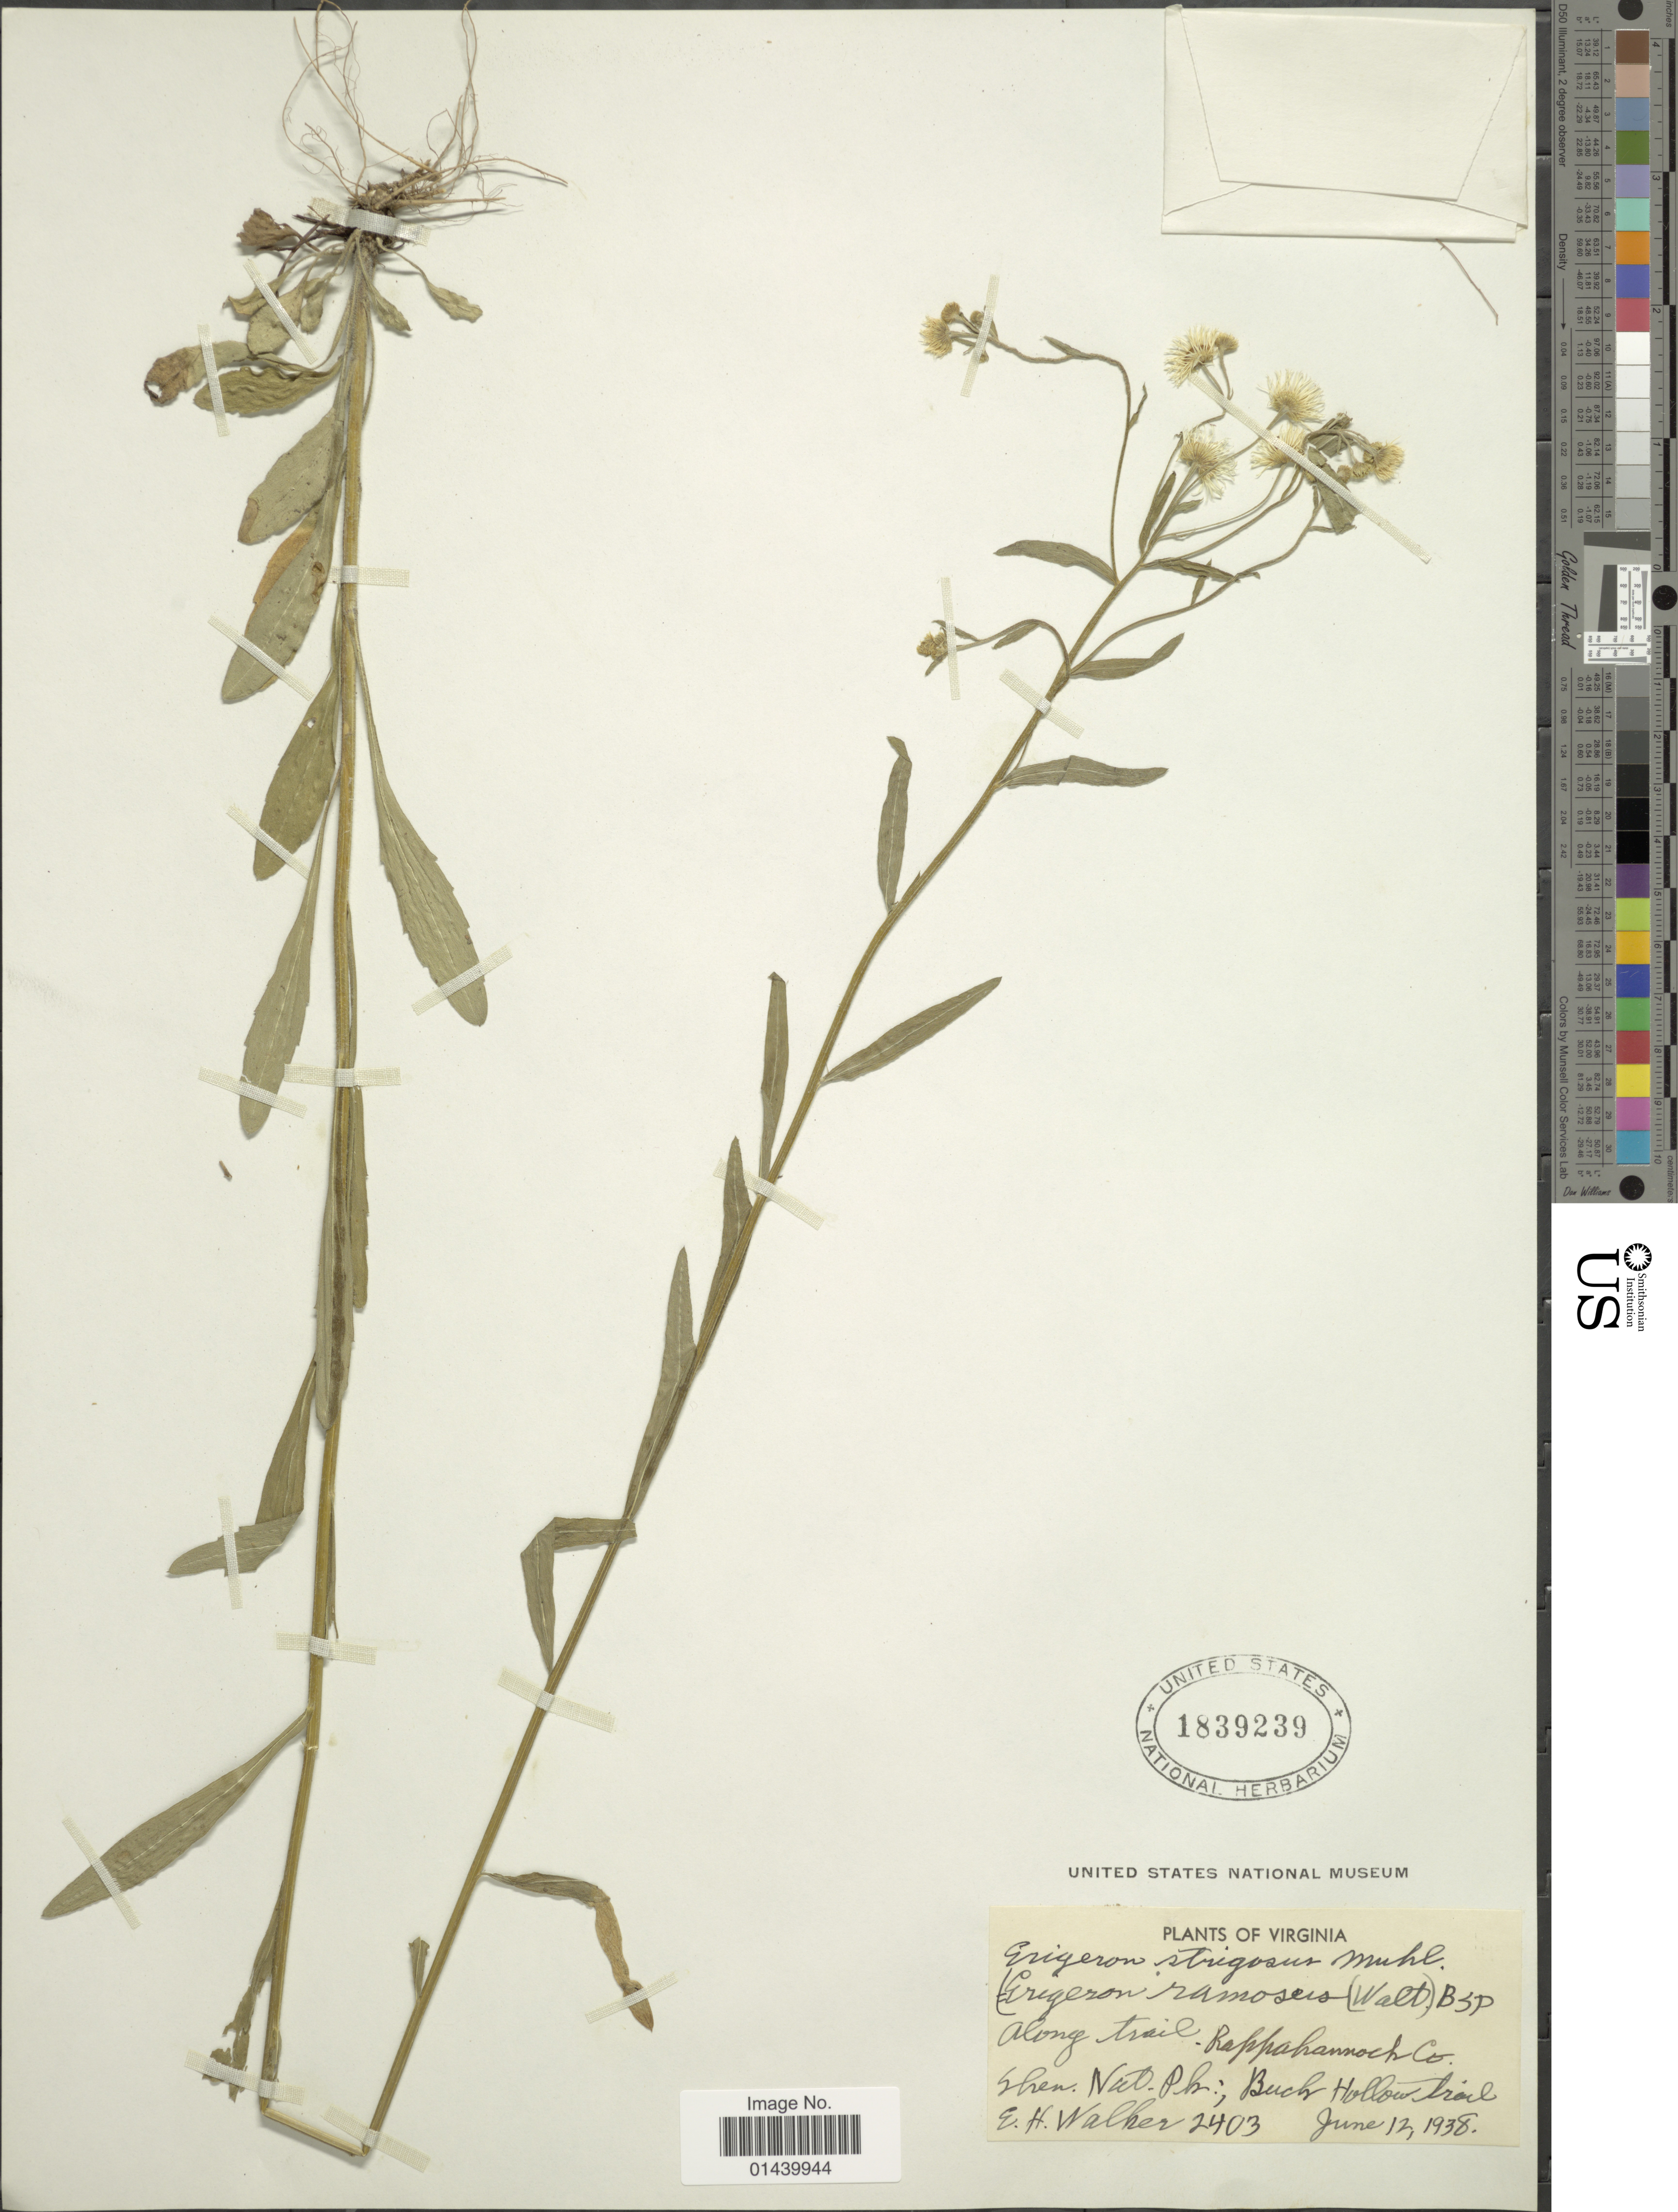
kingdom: Plantae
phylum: Tracheophyta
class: Magnoliopsida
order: Asterales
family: Asteraceae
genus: Erigeron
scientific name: Erigeron strigosus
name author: Muhl. ex Willd.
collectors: E. H. Walker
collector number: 2403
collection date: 1938-06-12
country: United States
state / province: Virginia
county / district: Rappahannock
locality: Along trail. Shen. Nat. Pk.; Buch Hollow Trail.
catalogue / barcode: US 1839239